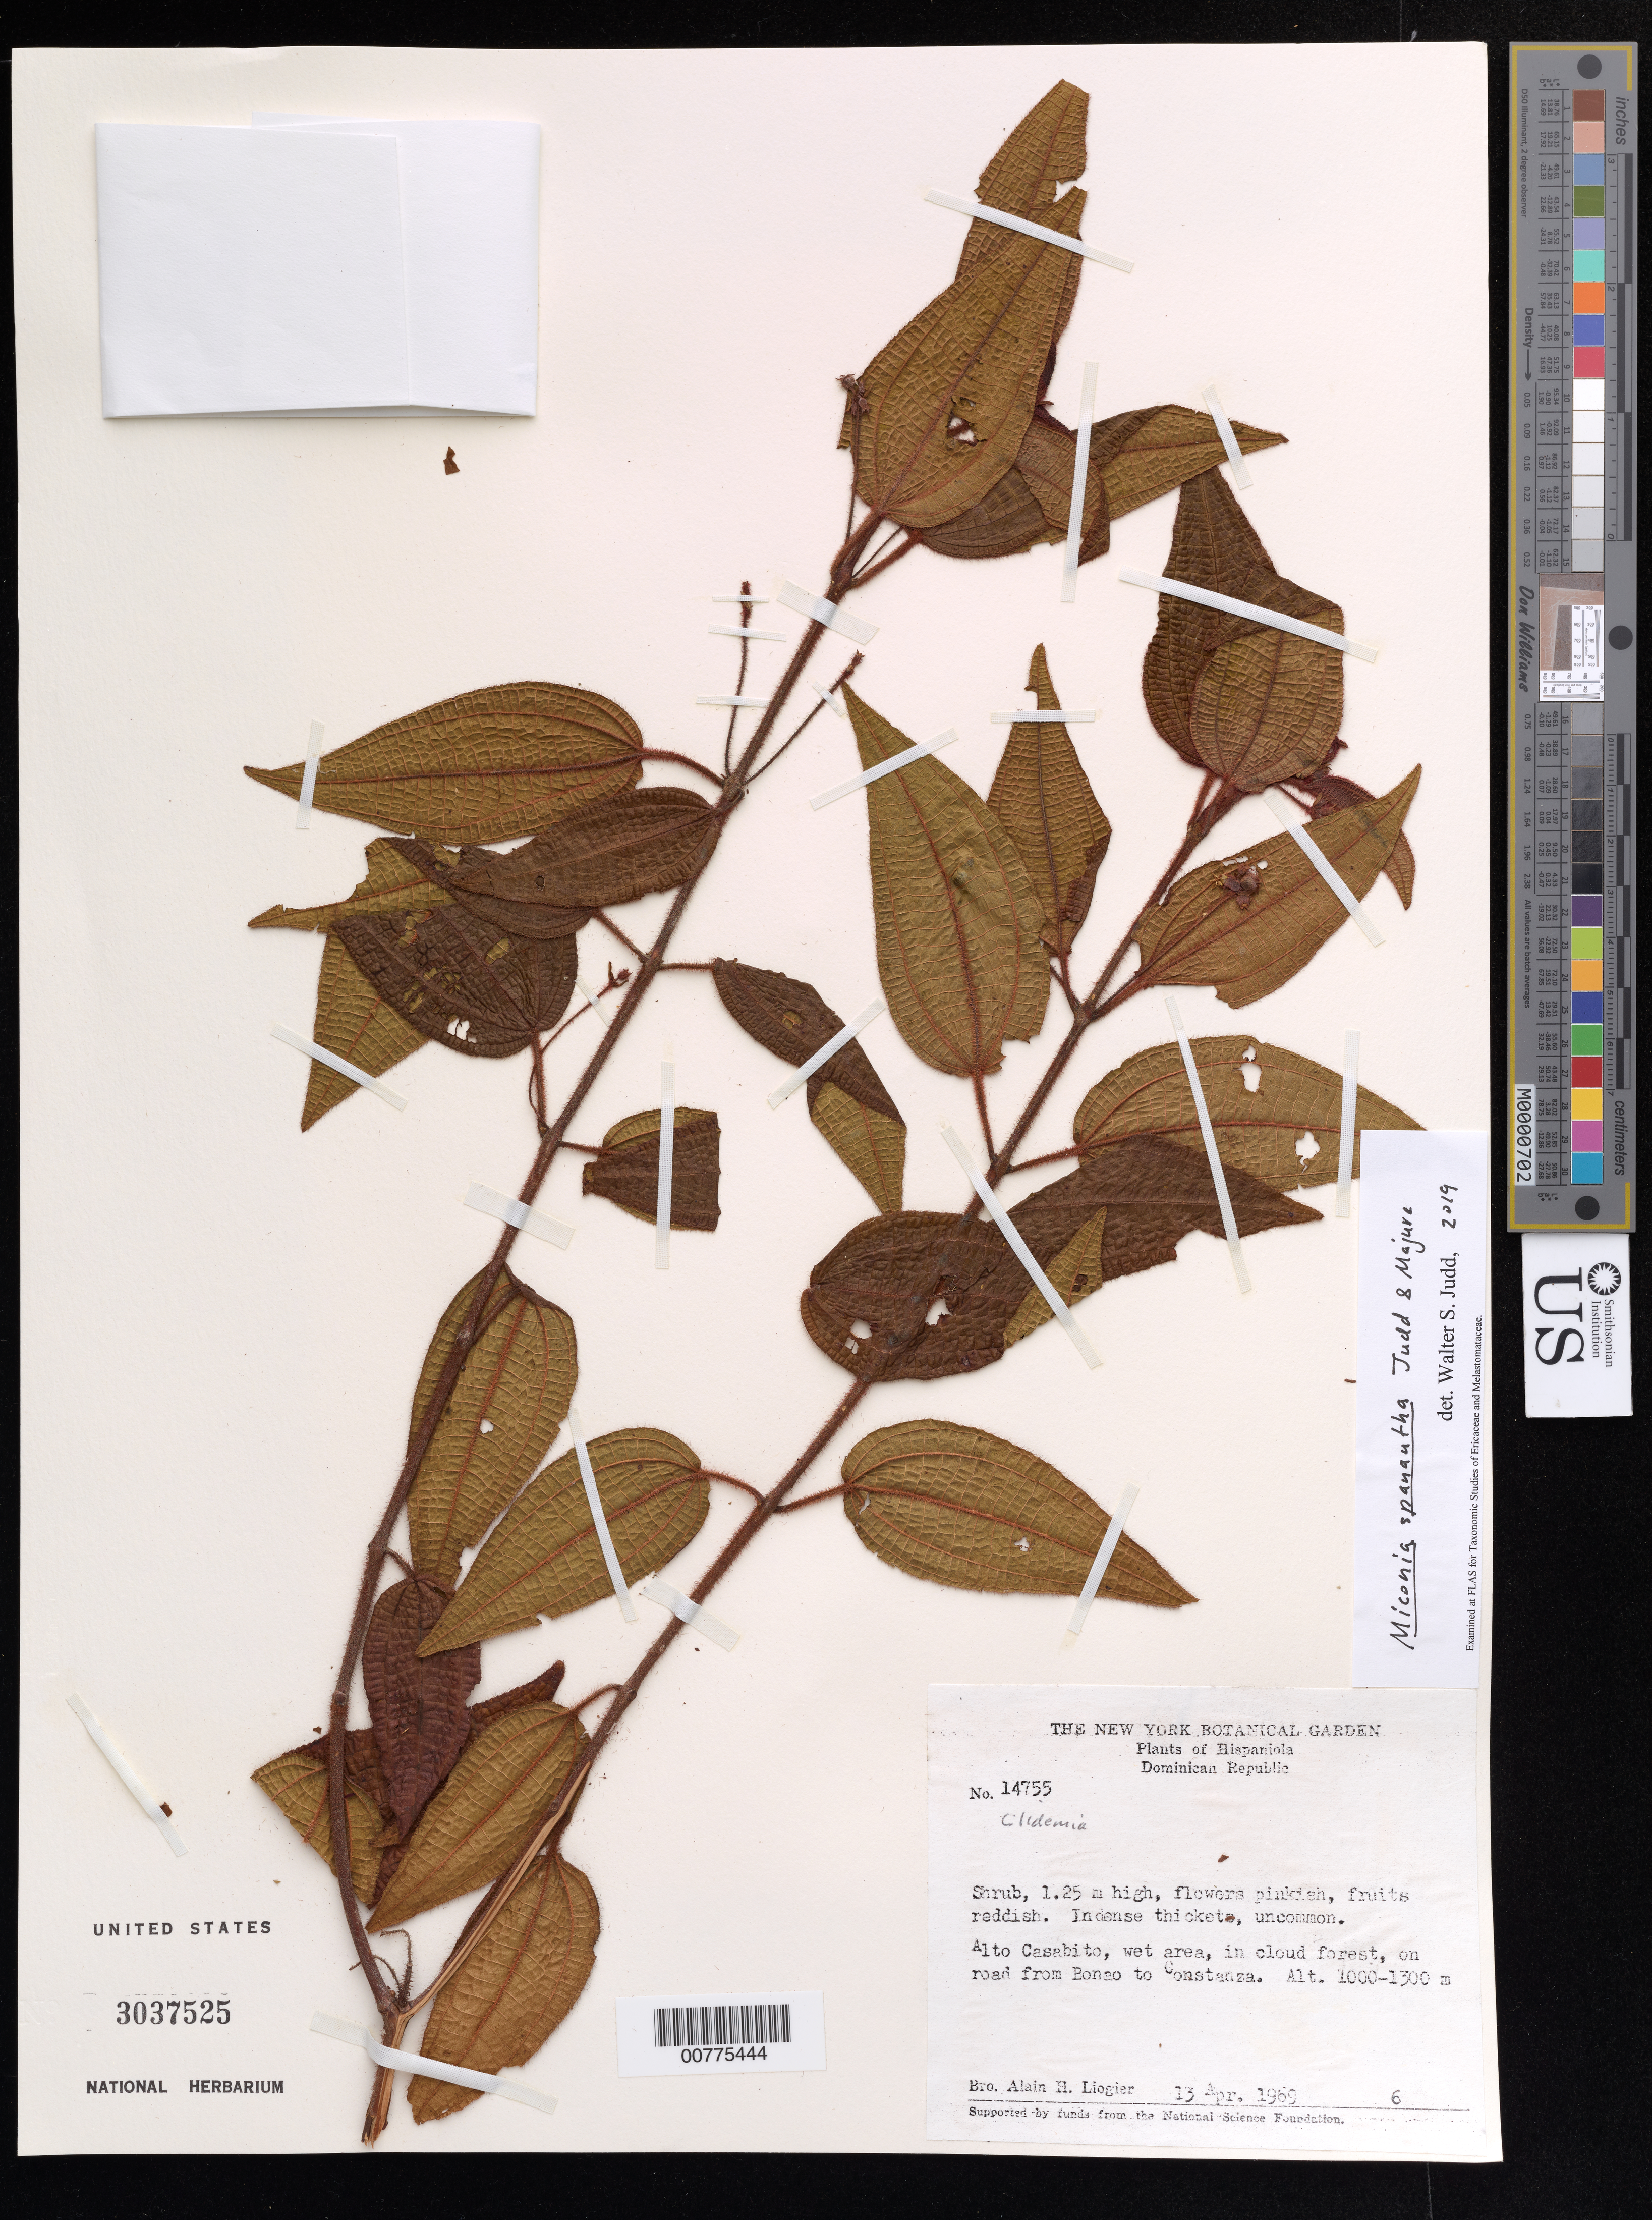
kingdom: Plantae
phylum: Tracheophyta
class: Magnoliopsida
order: Myrtales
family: Melastomataceae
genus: Miconia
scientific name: Miconia spanantha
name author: Judd & Majure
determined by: Judd, Walter S.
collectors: A. H. Liogier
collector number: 14755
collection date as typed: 13 Apr 1969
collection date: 1969-04-13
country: Dominican Republic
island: Hispaniola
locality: On road from Bonao to Constanza, Alto Casabito.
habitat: Cloud forest, wet area.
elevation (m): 1000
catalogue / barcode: US 3037525